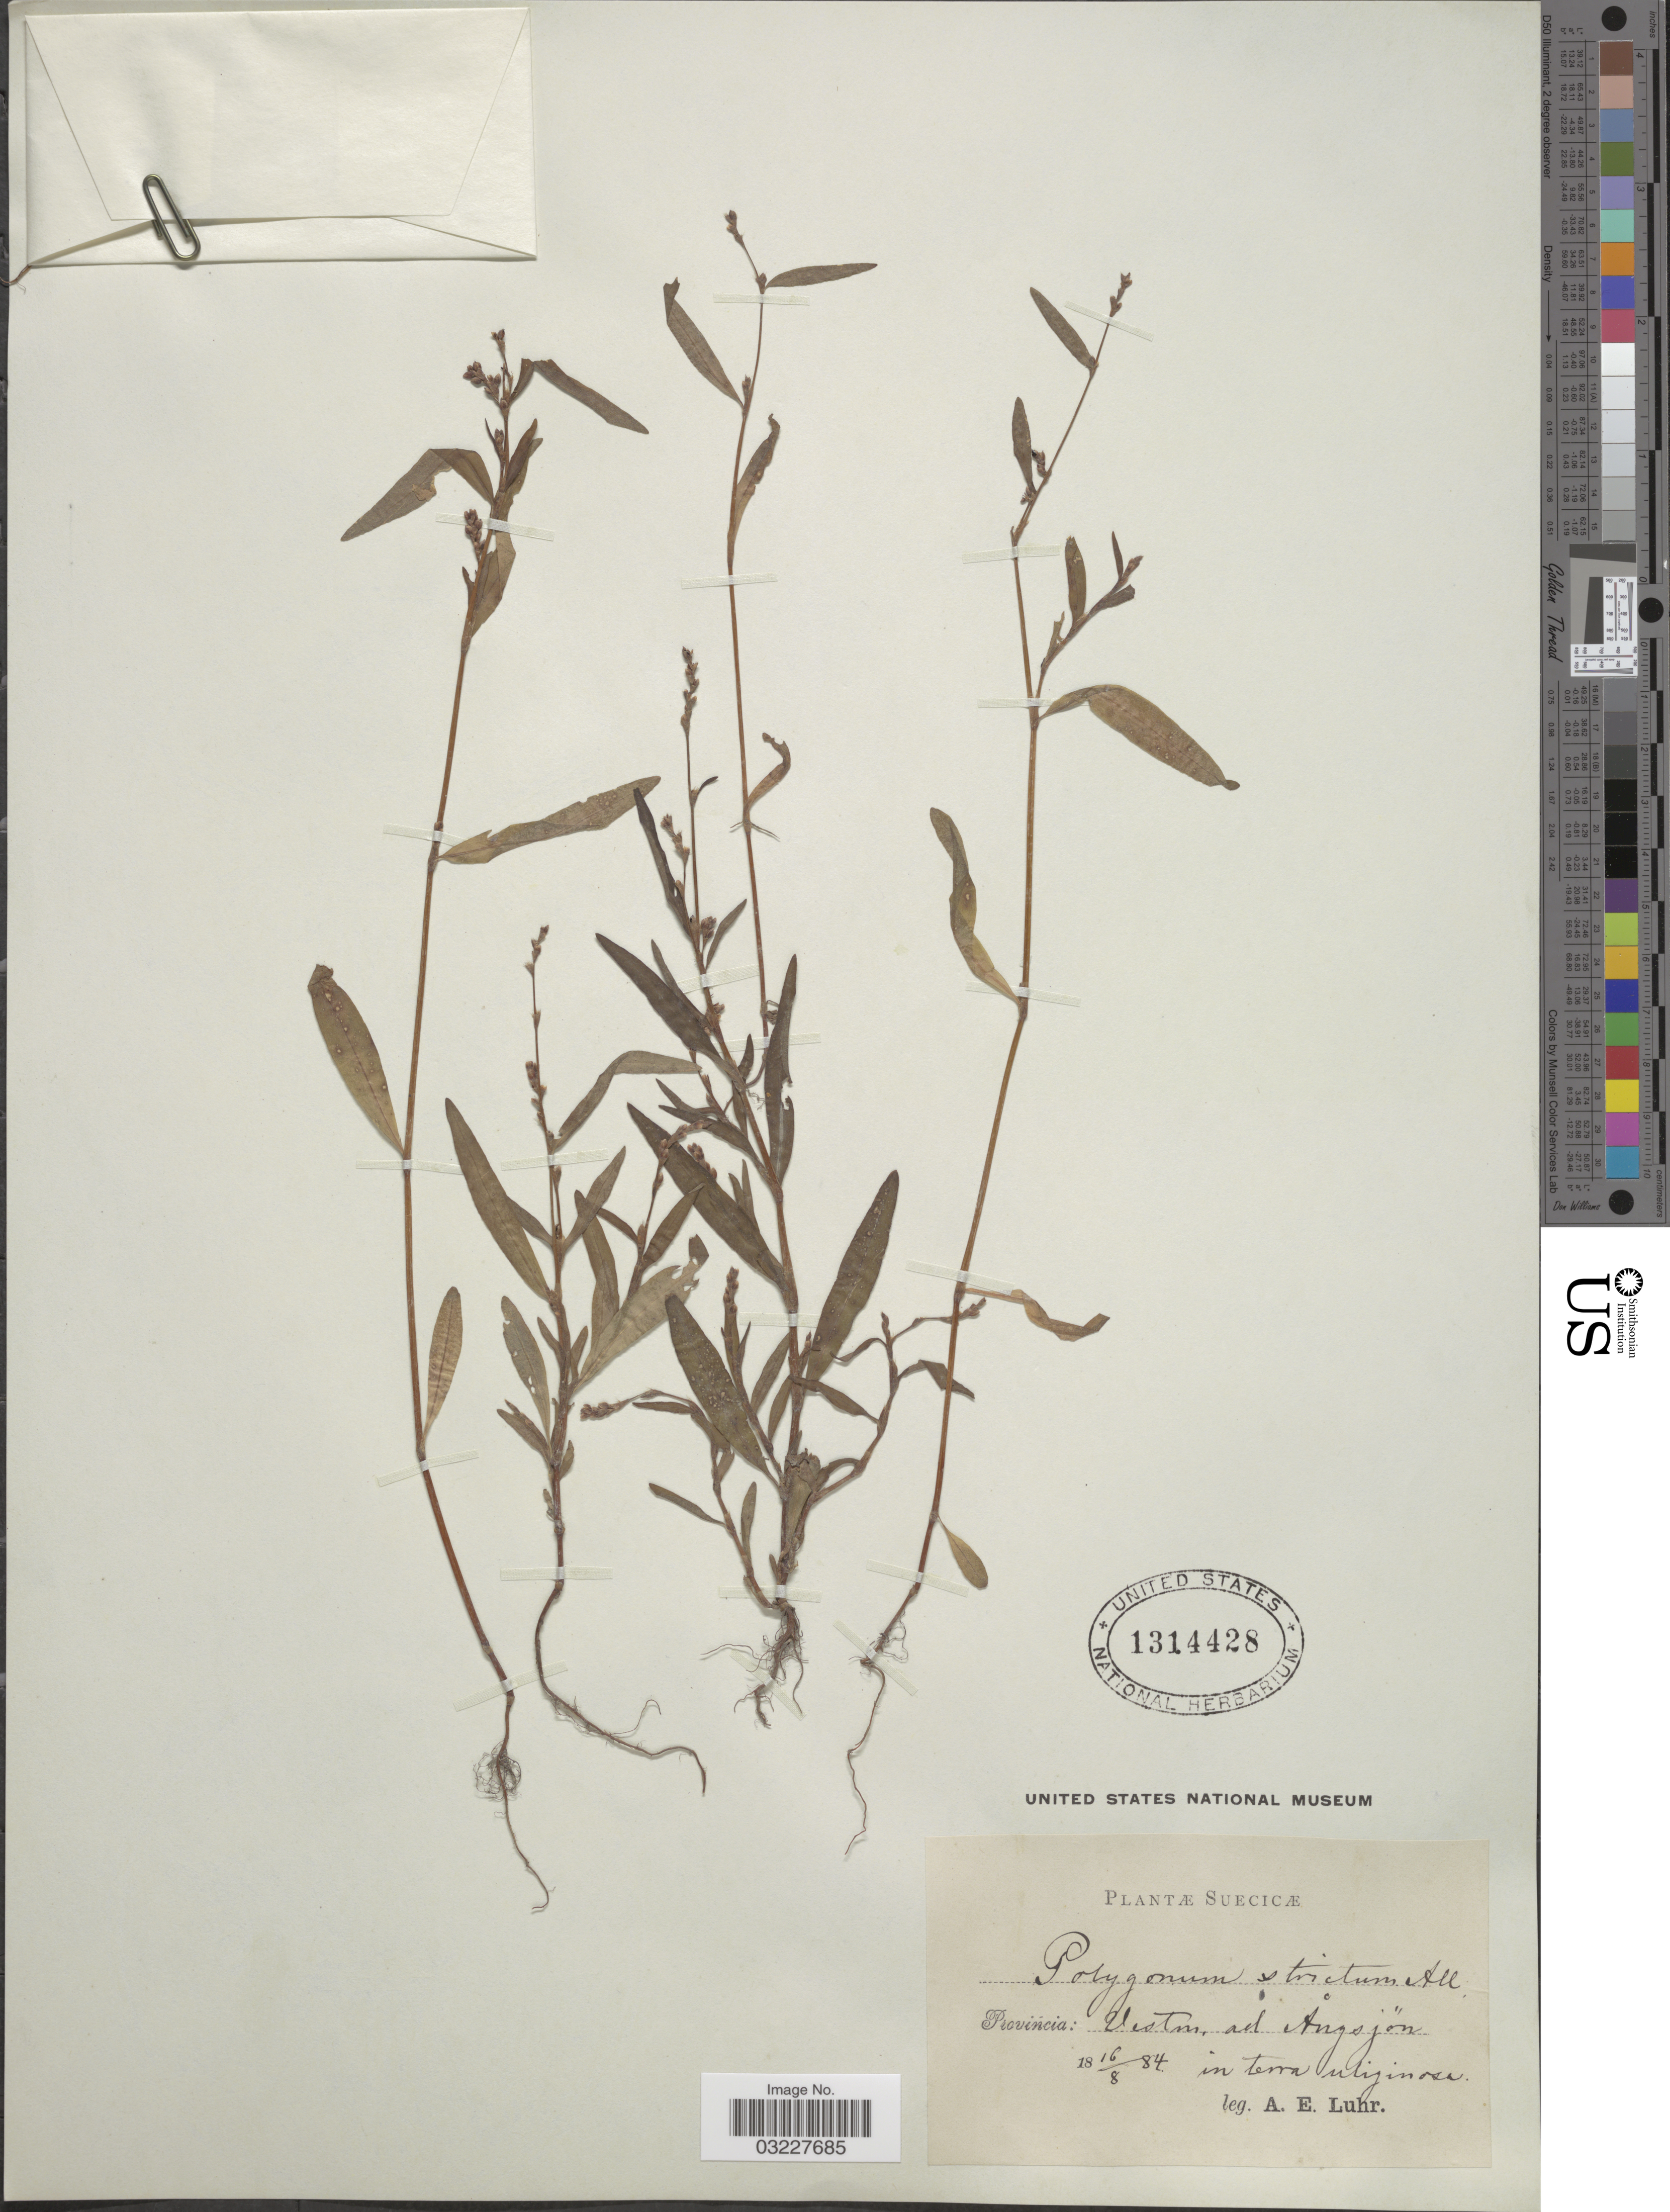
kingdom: Plantae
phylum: Tracheophyta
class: Magnoliopsida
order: Caryophyllales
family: Polygonaceae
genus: Polygonum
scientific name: Polygonum strictum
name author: All.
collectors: A. Luhr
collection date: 1884-08-16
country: Sweden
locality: Suecicæ. Provincia: Vestm. ad Angsjön.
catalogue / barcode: US 1314428